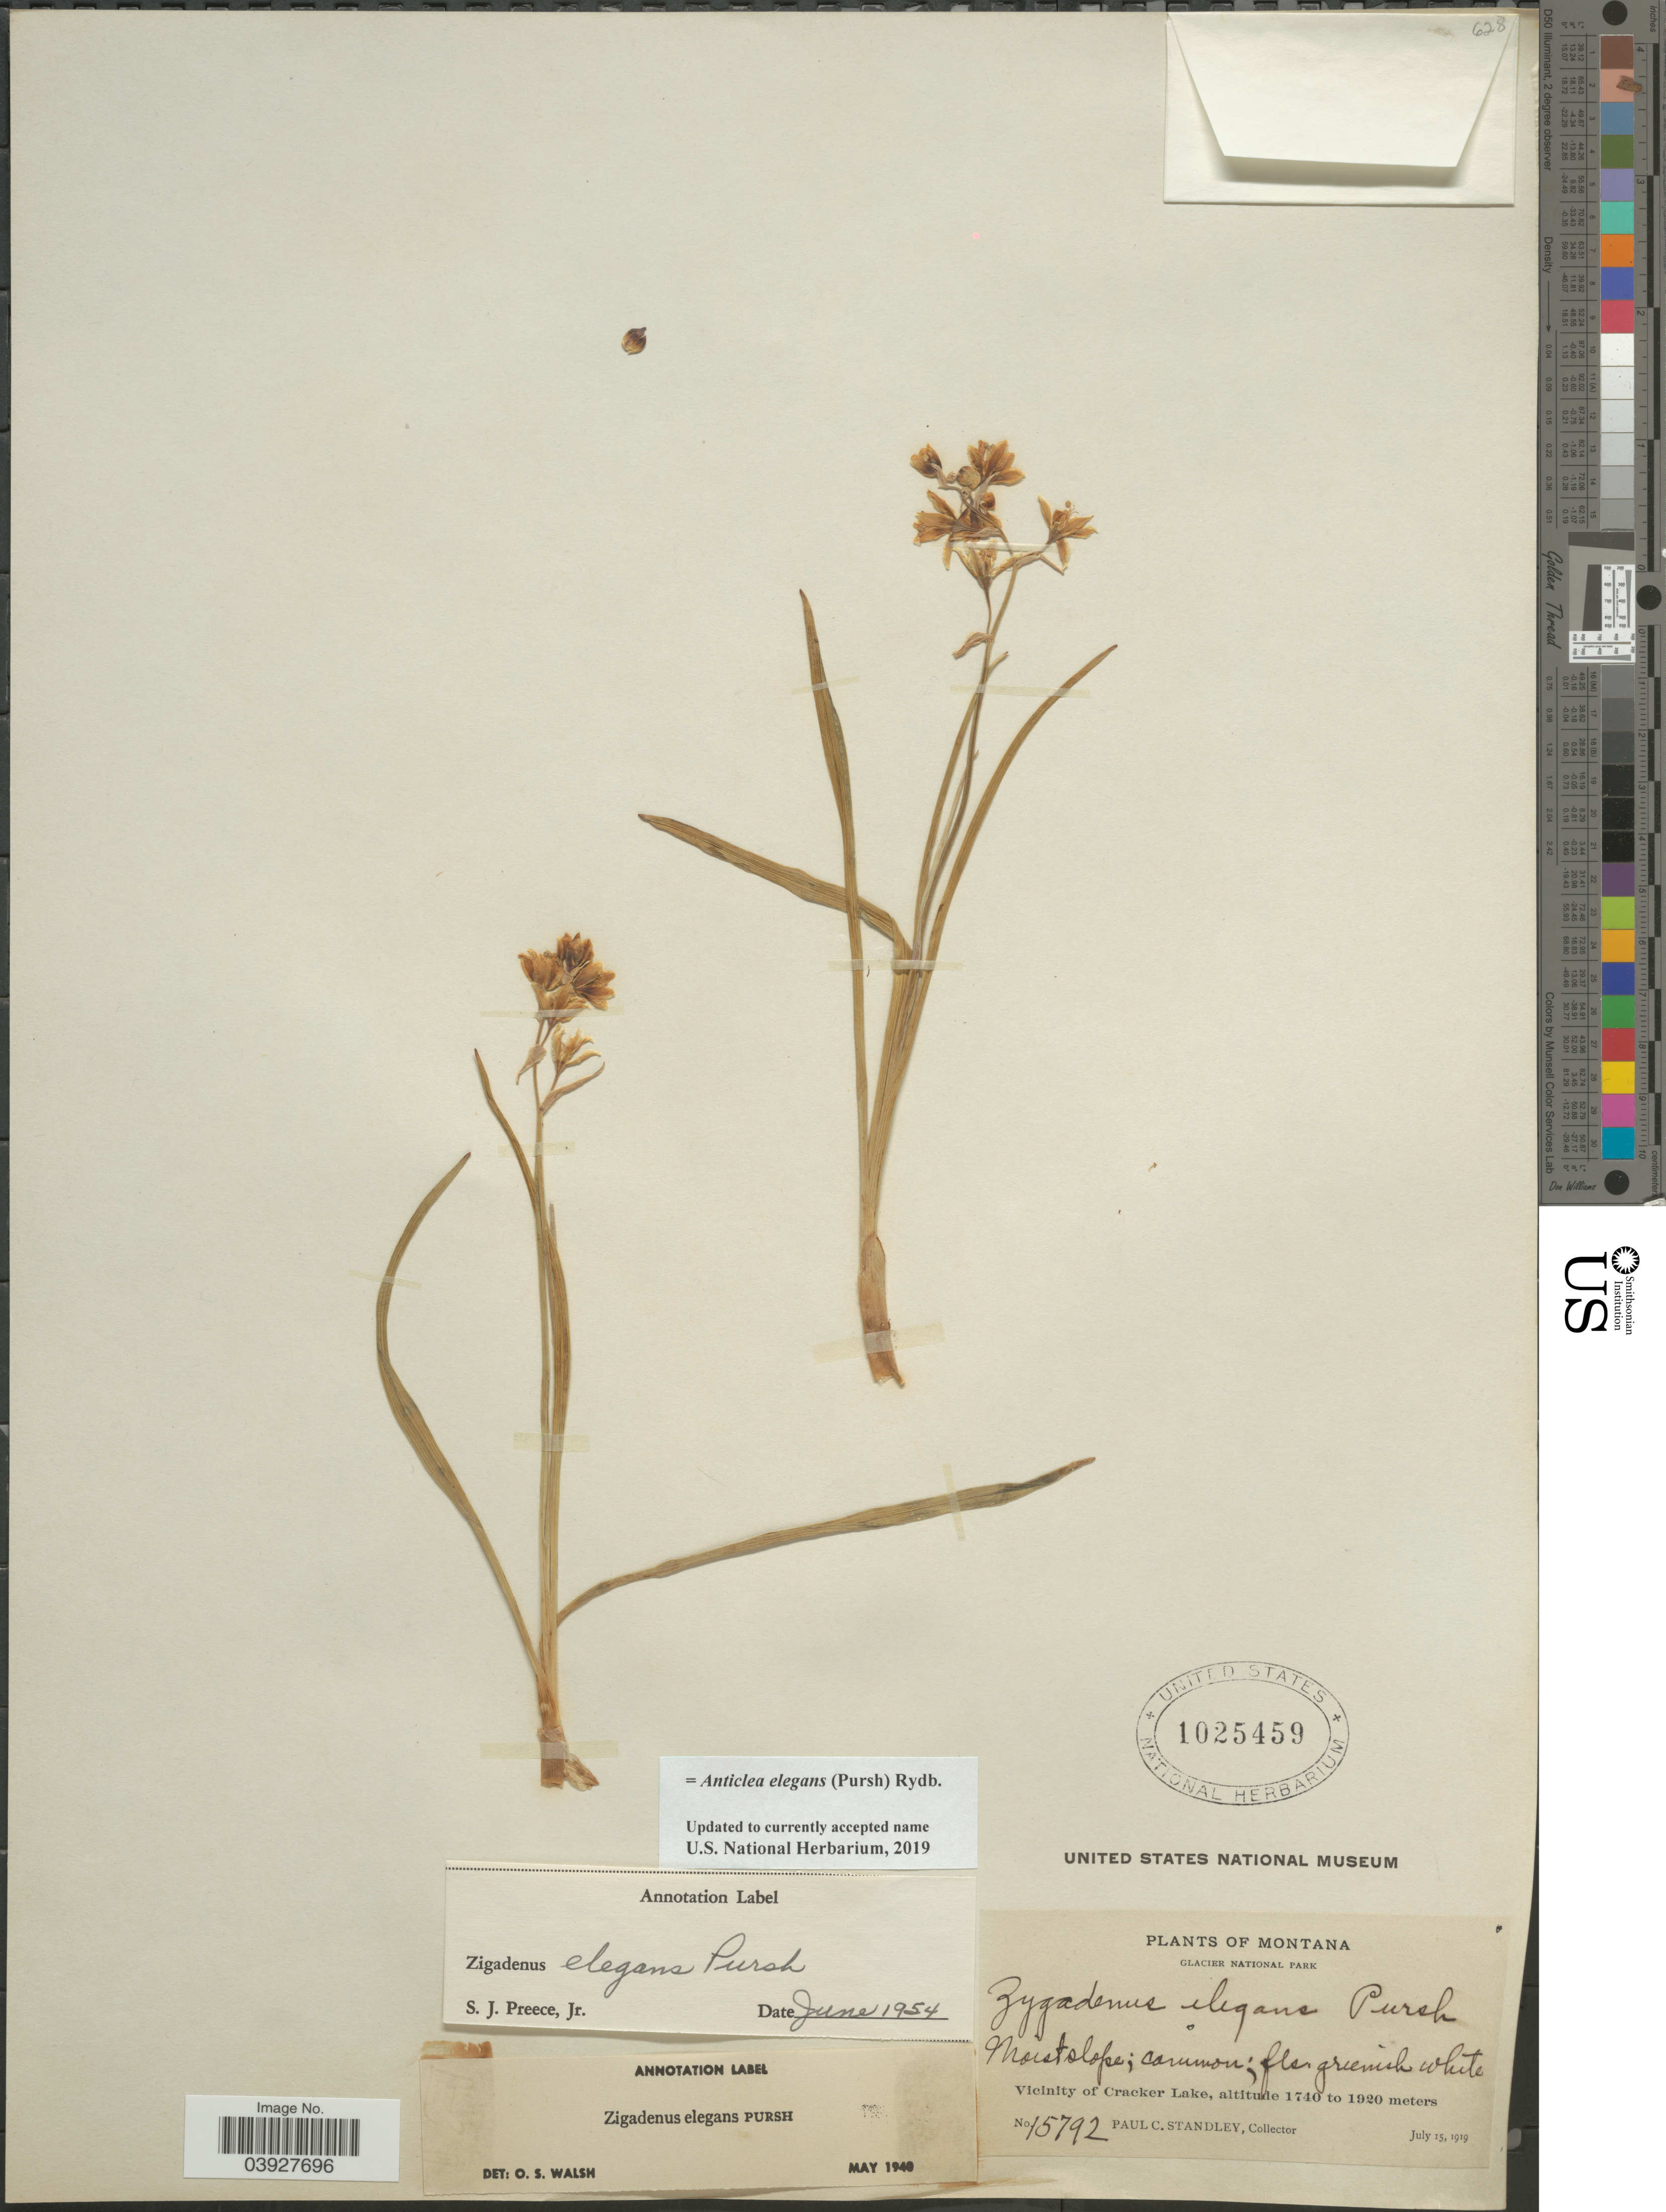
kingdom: Plantae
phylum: Tracheophyta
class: Liliopsida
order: Liliales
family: Melanthiaceae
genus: Anticlea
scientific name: Anticlea elegans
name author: (Pursh) Rydb.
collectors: P. C. Standley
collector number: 15792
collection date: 1919-07-15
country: United States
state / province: Montana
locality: Glacier National Park. Vicinity of Cracker Lake.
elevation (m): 1740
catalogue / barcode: US 1025459